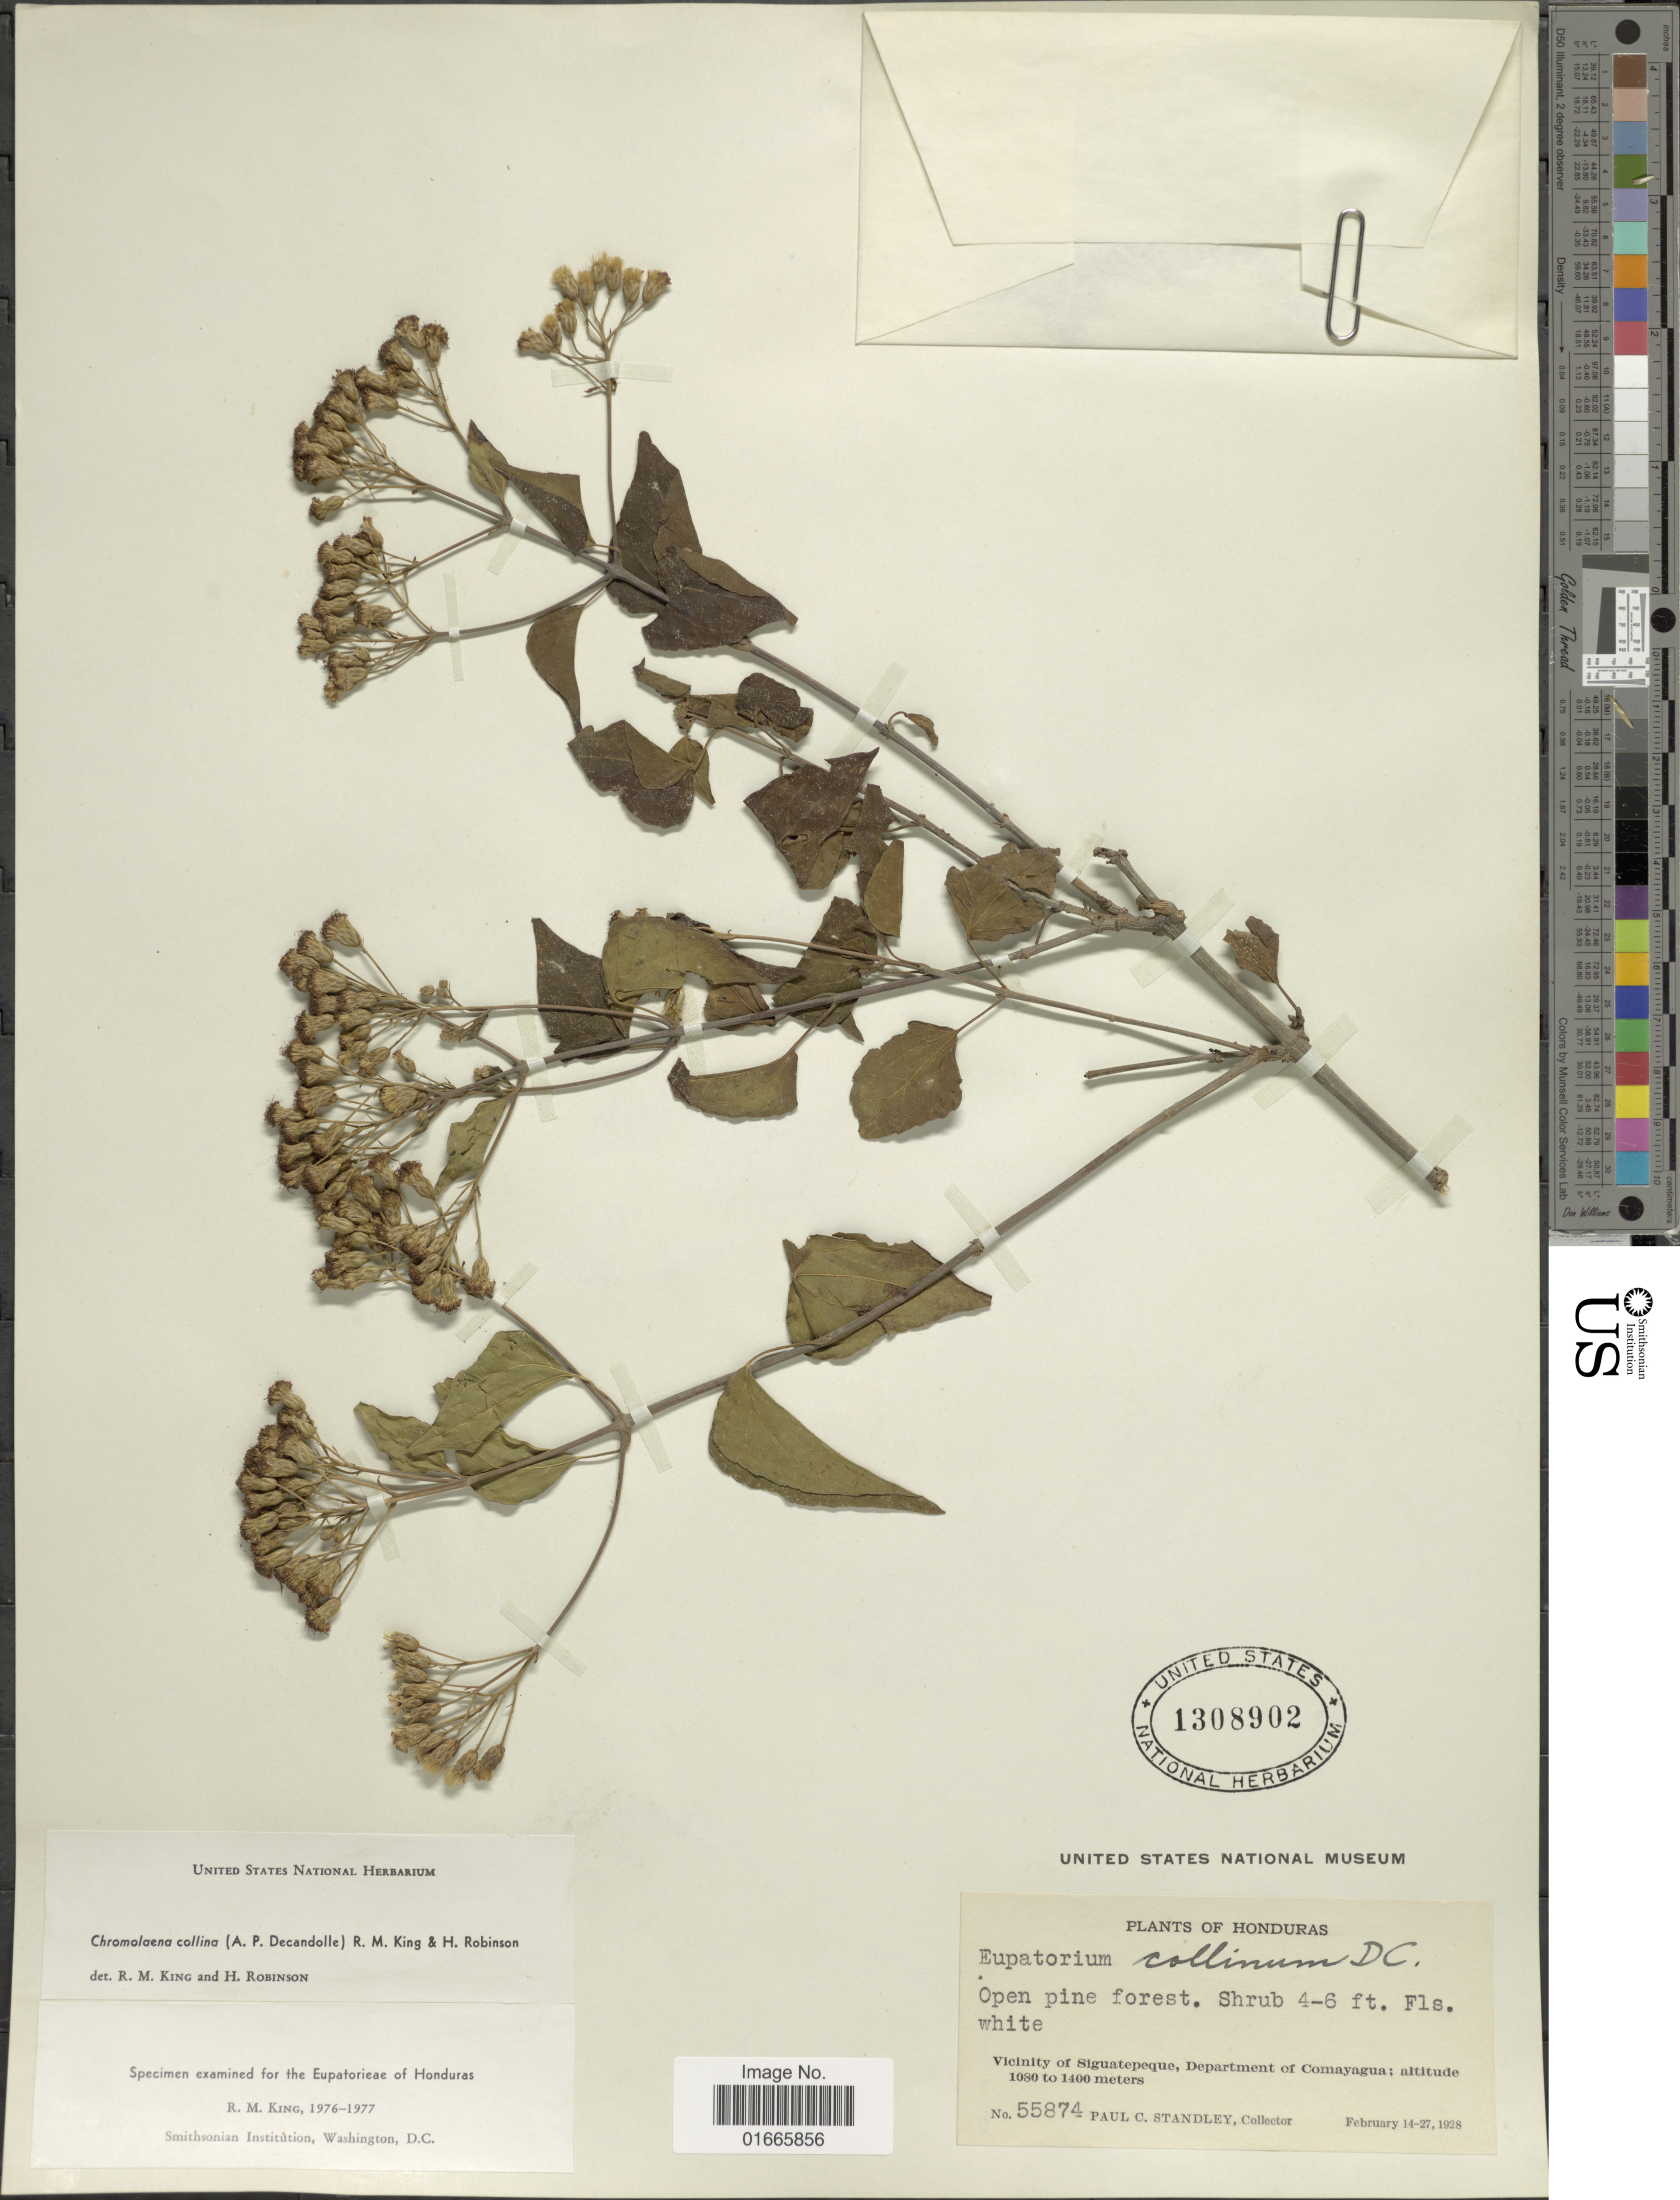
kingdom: Plantae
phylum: Tracheophyta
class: Magnoliopsida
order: Asterales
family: Asteraceae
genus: Chromolaena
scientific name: Chromolaena collina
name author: (DC.) R.M. King & H. Rob.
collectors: P. C. Standley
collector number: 55874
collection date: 1928-02-14/1928-02-27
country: Honduras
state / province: Comayagua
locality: Vicinity of Siguatepeque, Department of Comayagua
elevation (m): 1080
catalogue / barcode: US 1308902